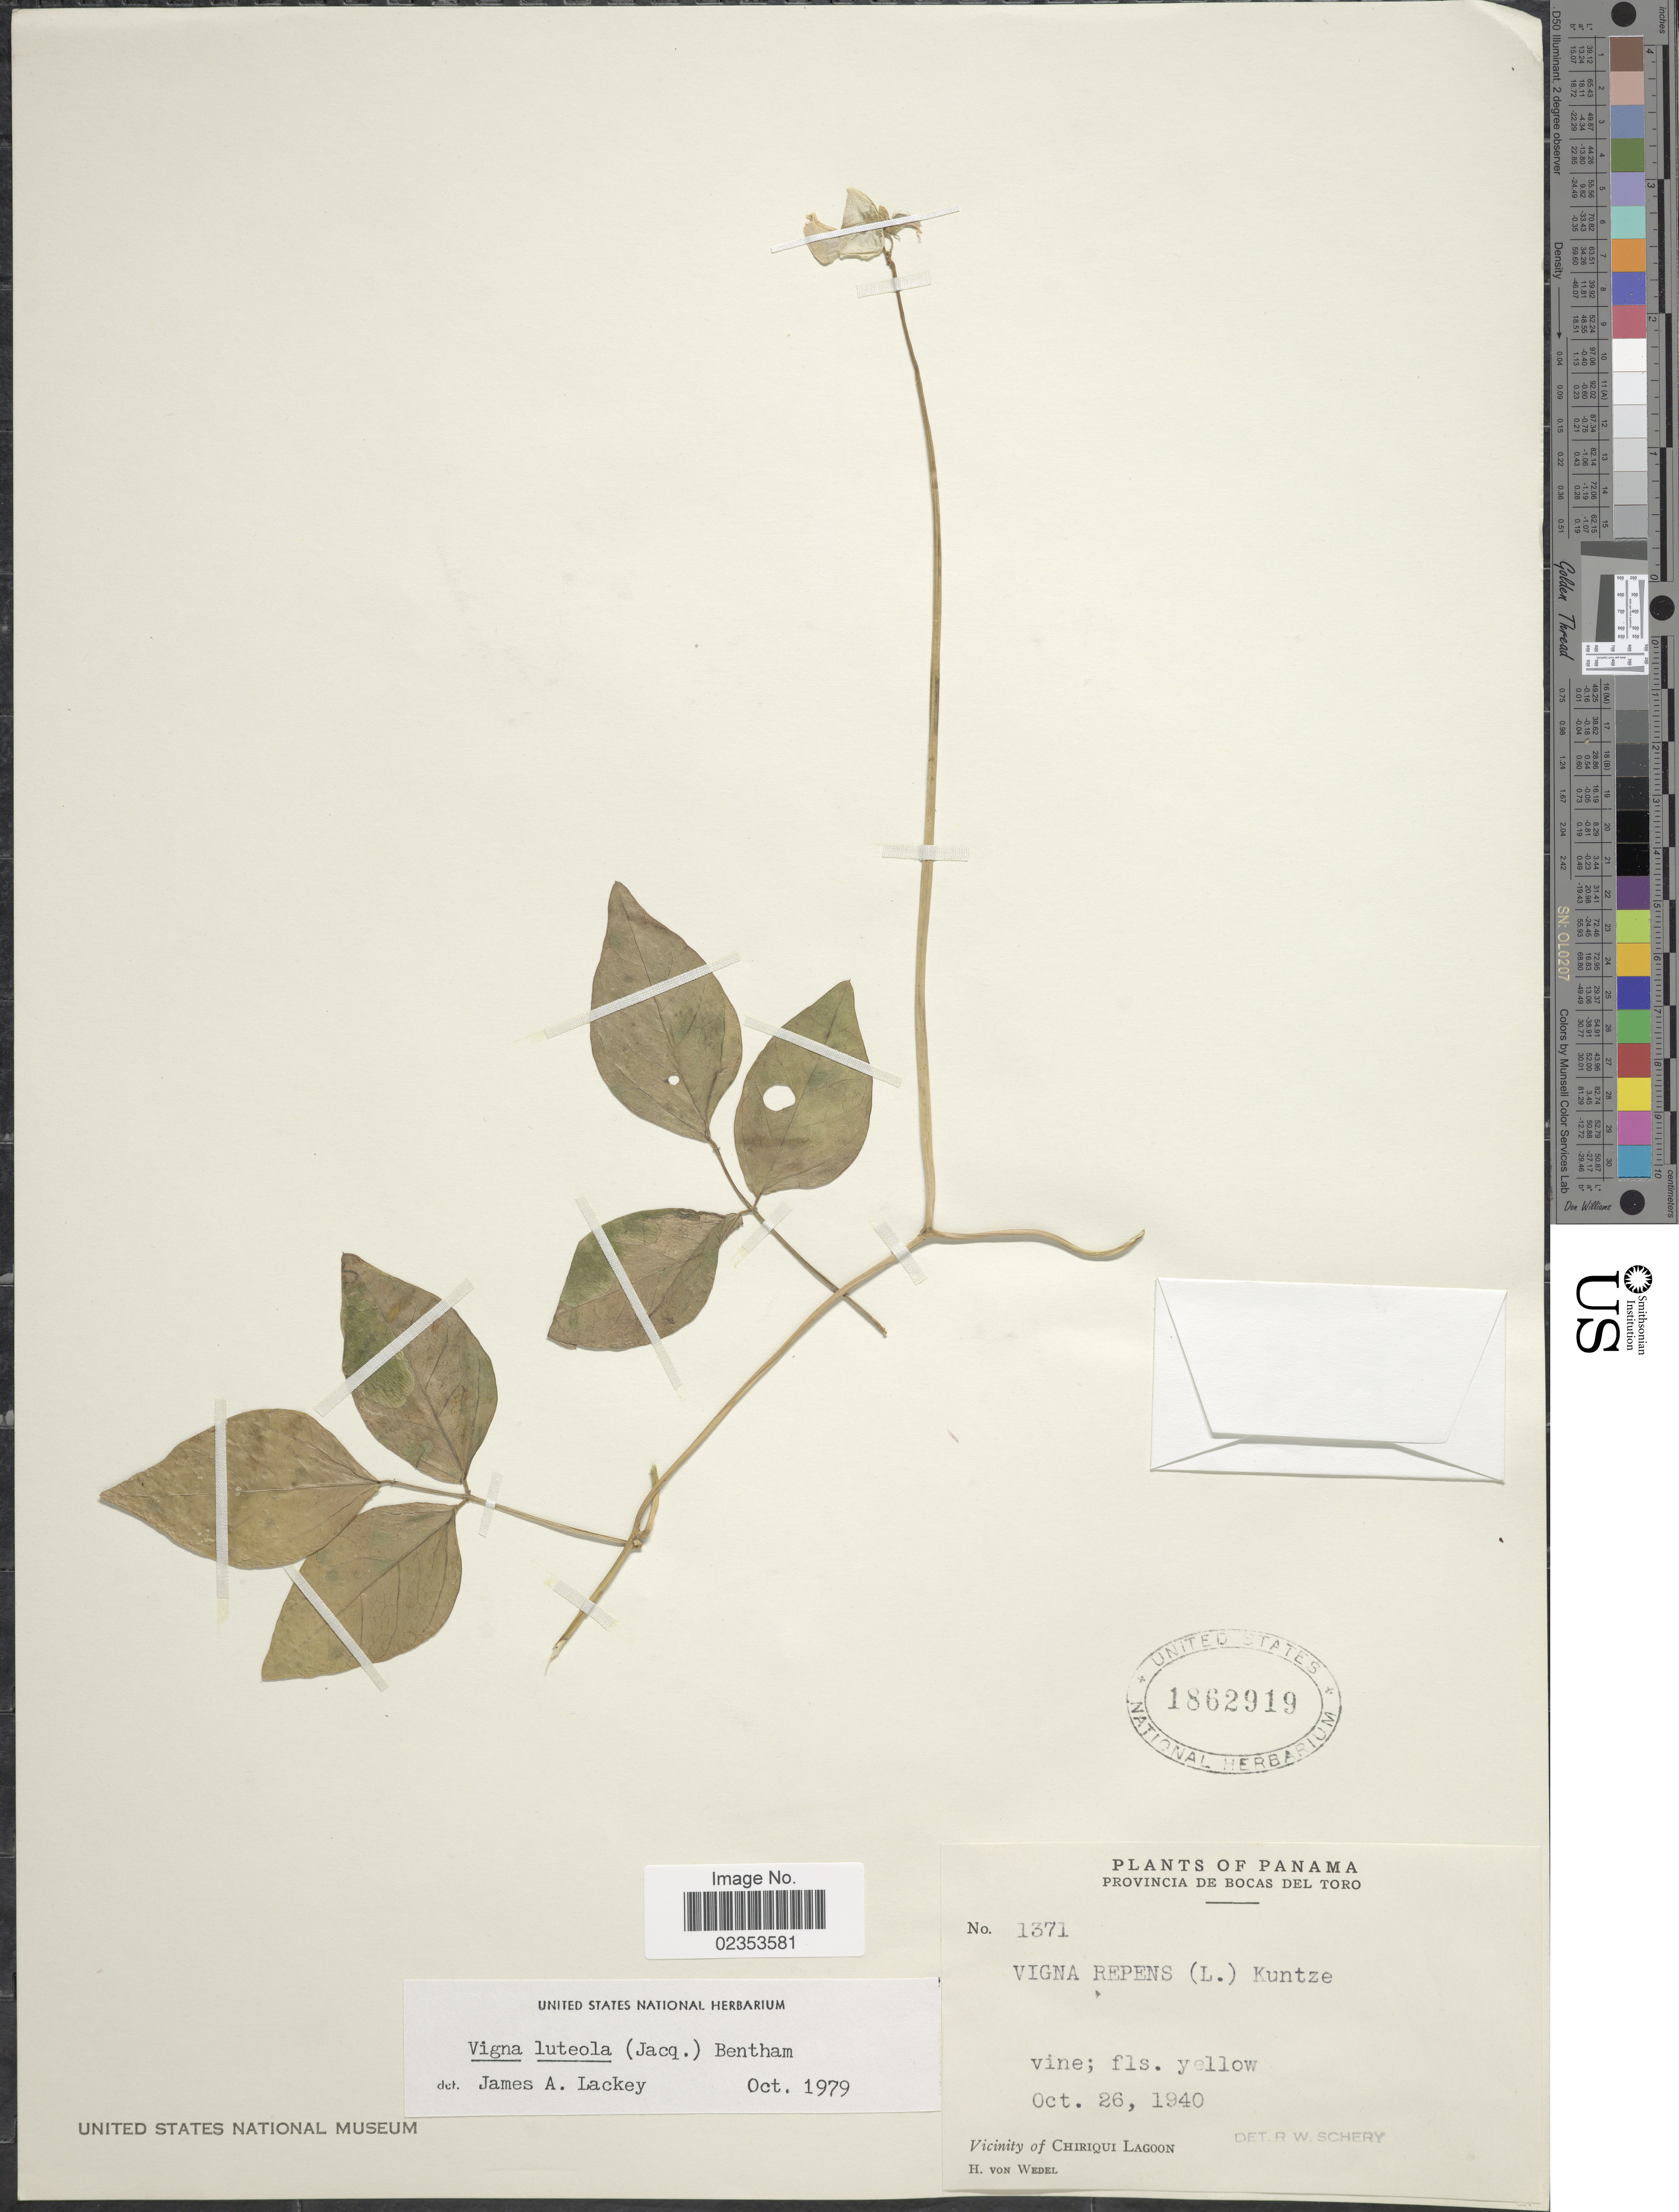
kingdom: Plantae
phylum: Tracheophyta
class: Magnoliopsida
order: Fabales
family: Fabaceae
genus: Vigna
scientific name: Vigna luteola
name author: (Jacq.) Benth.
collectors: H. von Wedel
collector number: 1371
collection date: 1940-10-26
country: Panama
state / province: Chiriqui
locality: Provincia de Bocas del Toro. Vicinity of Chiriqui Lagoon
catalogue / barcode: US 1862919